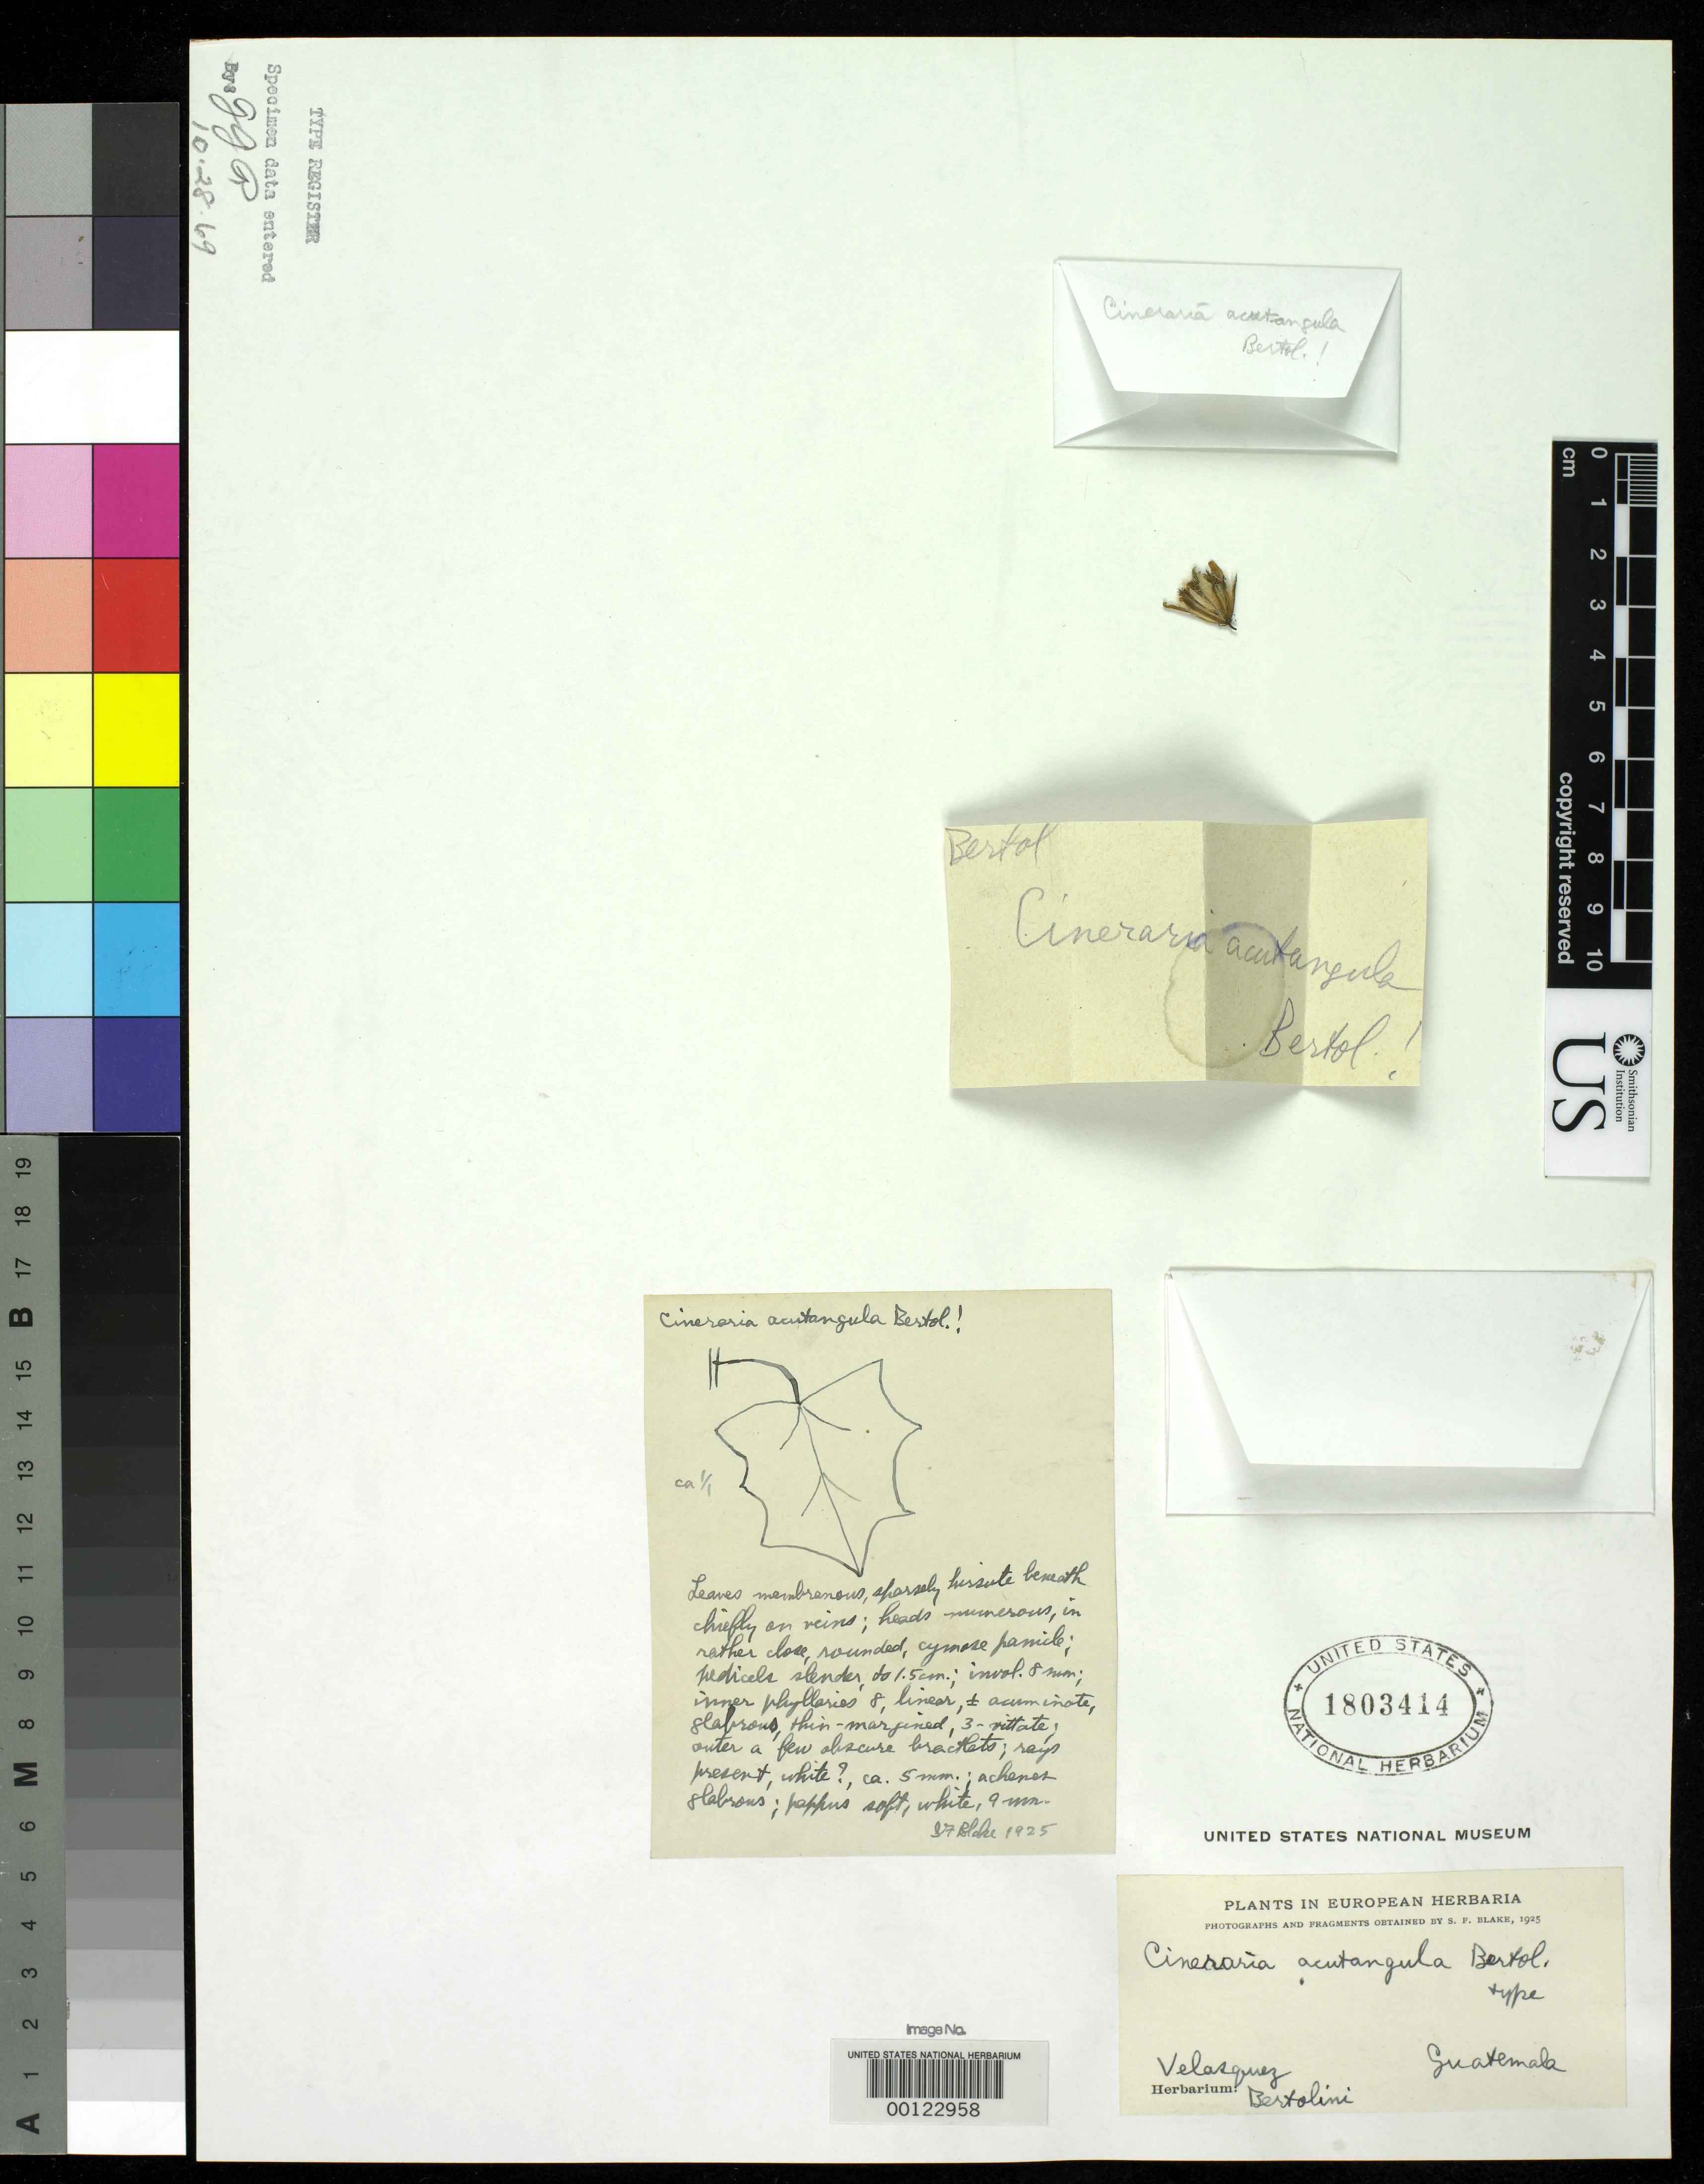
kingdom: Plantae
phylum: Tracheophyta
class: Magnoliopsida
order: Asterales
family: Asteraceae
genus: Cineraria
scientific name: Cineraria acutangula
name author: Bertoloni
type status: Type Material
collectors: J. Velasquez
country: Guatemala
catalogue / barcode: US 1803414